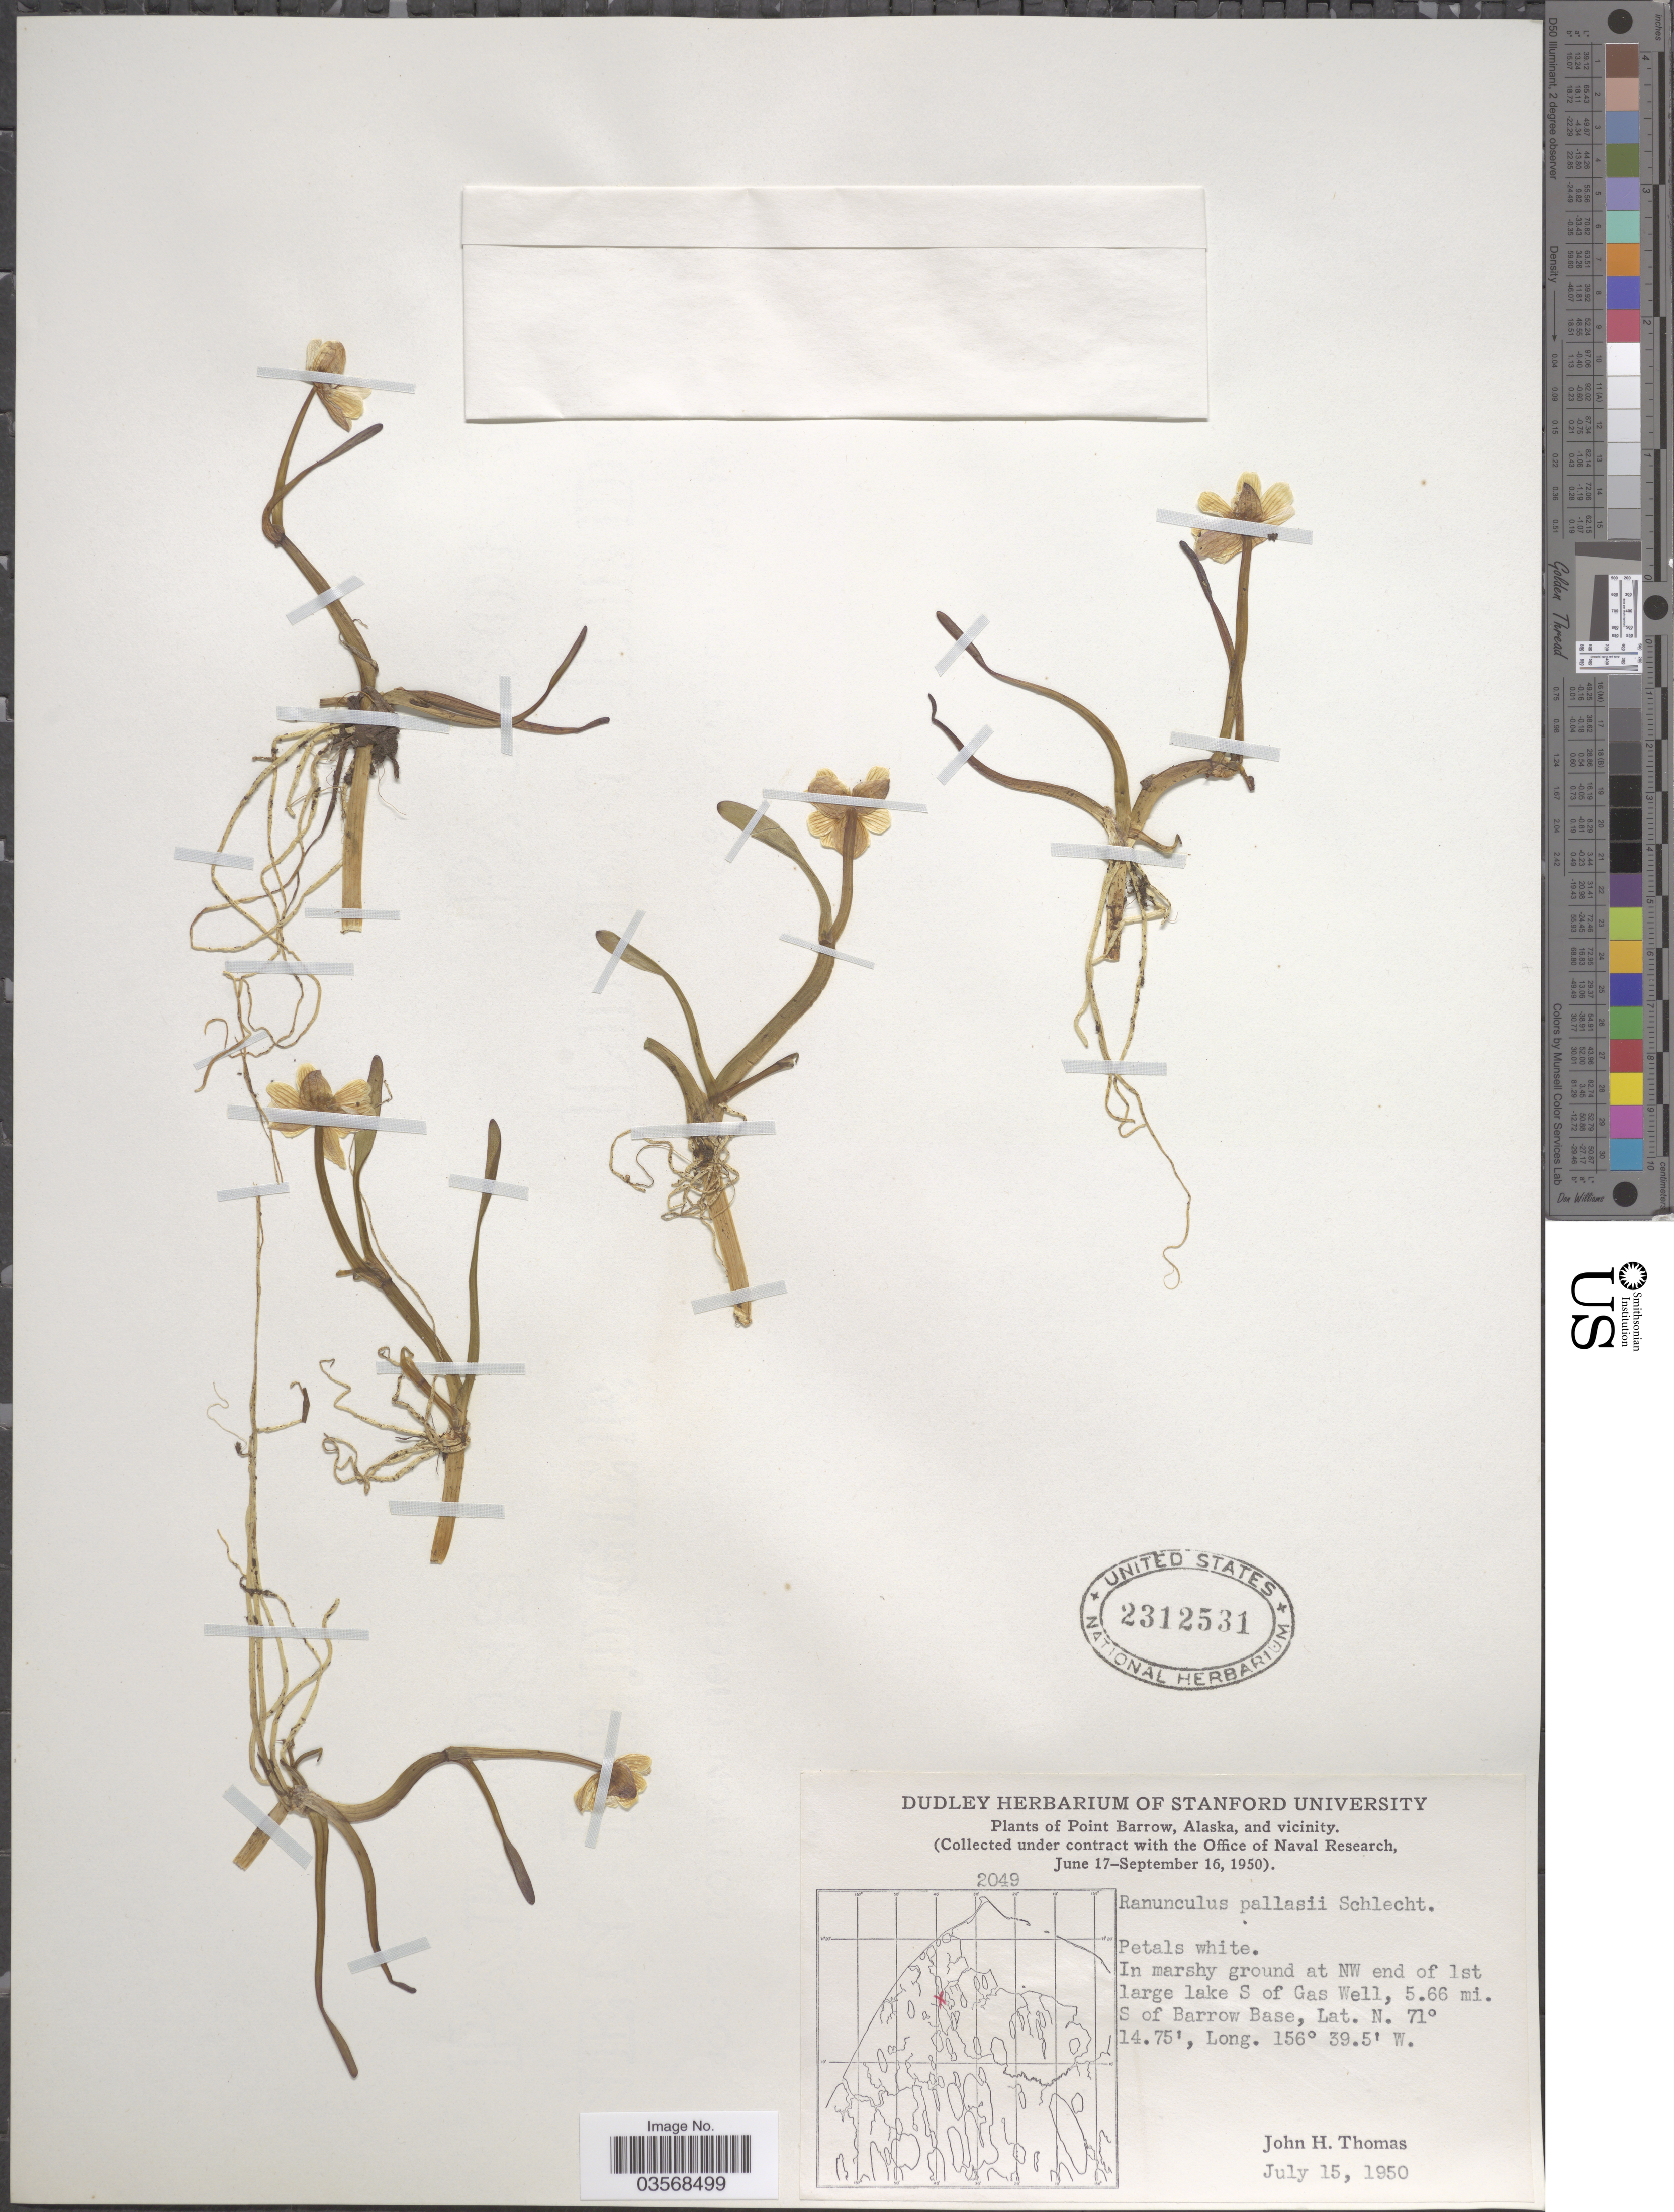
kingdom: Plantae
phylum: Tracheophyta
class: Magnoliopsida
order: Ranunculales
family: Ranunculaceae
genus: Ranunculus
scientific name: Ranunculus pallasii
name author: Schltdl.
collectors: J. H. Thomas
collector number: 2049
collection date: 1950-07-15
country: United States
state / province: Alaska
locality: Point Barrow, and vicinity. In marshy ground at NW end of 1st large lake S of Gas Well, 5.66 mi. S of Barrow Base.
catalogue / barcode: US 2312531